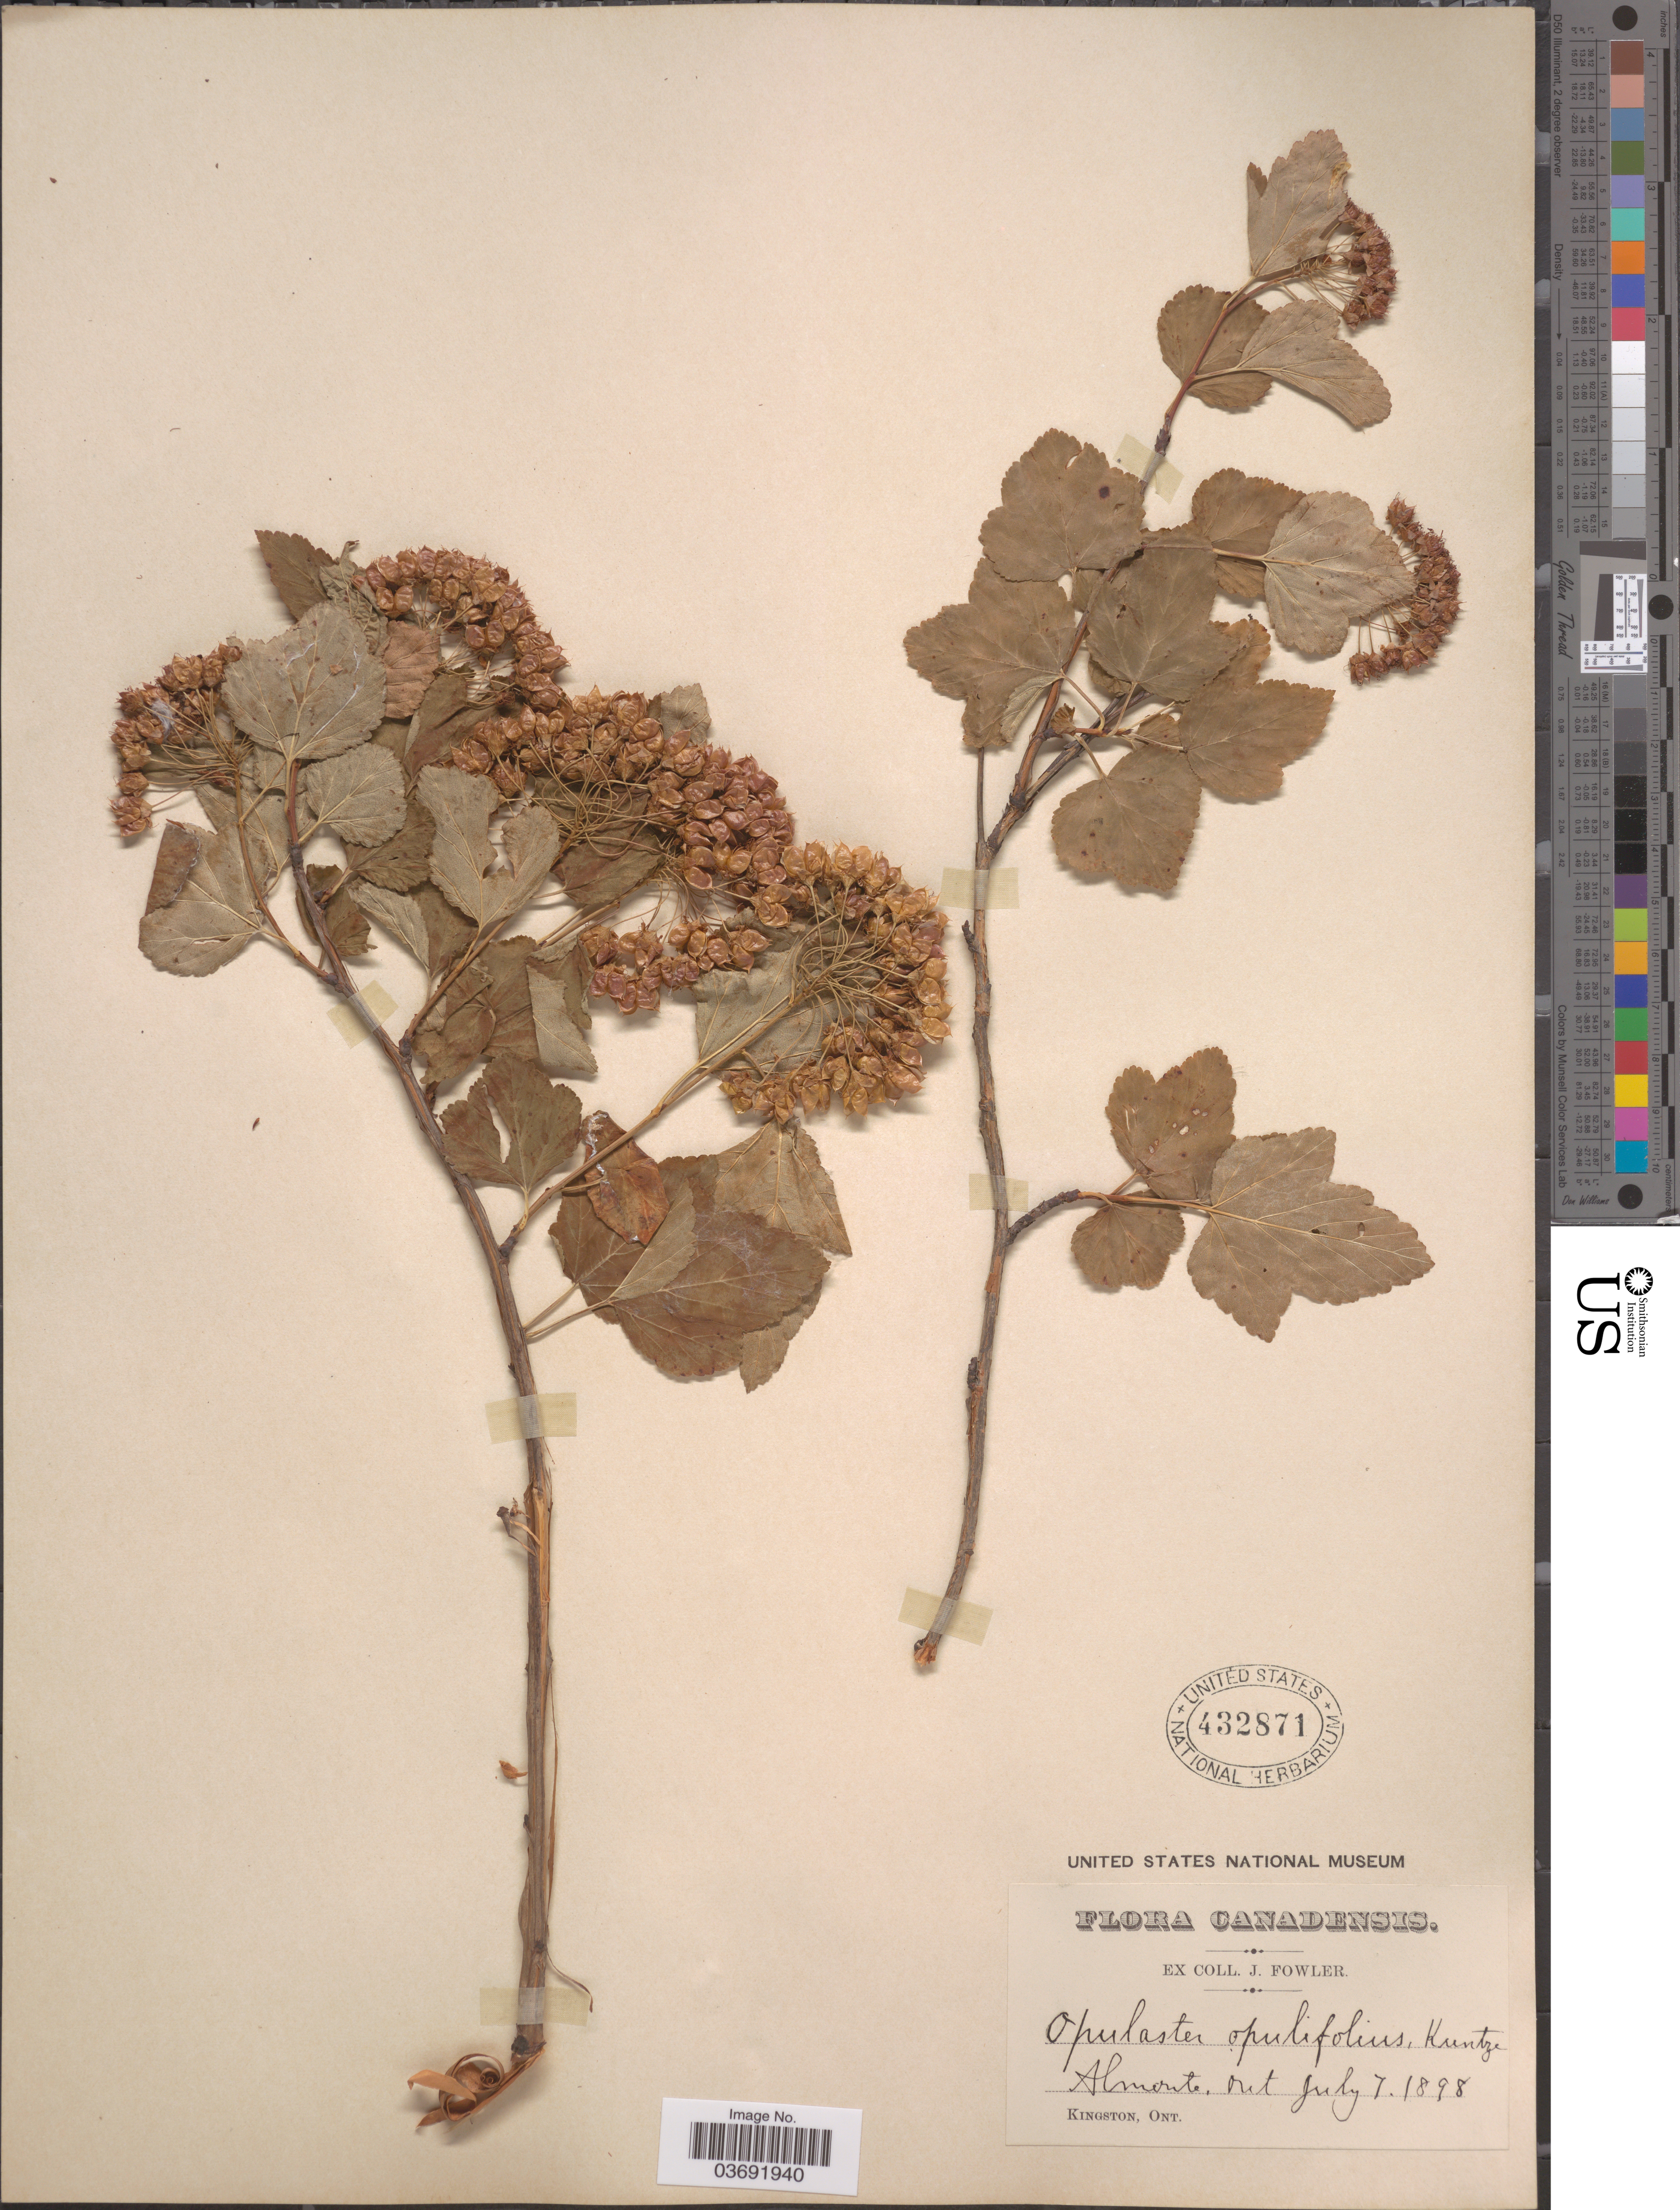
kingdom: Plantae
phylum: Tracheophyta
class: Magnoliopsida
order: Rosales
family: Rosaceae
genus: Physocarpus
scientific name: Physocarpus opulifolius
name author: (L.) Maxim.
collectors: J. Fowler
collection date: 1898-07-07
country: Canada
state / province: Ontario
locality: Almonte, Ont. Kingston [unsure placement]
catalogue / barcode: US 432871